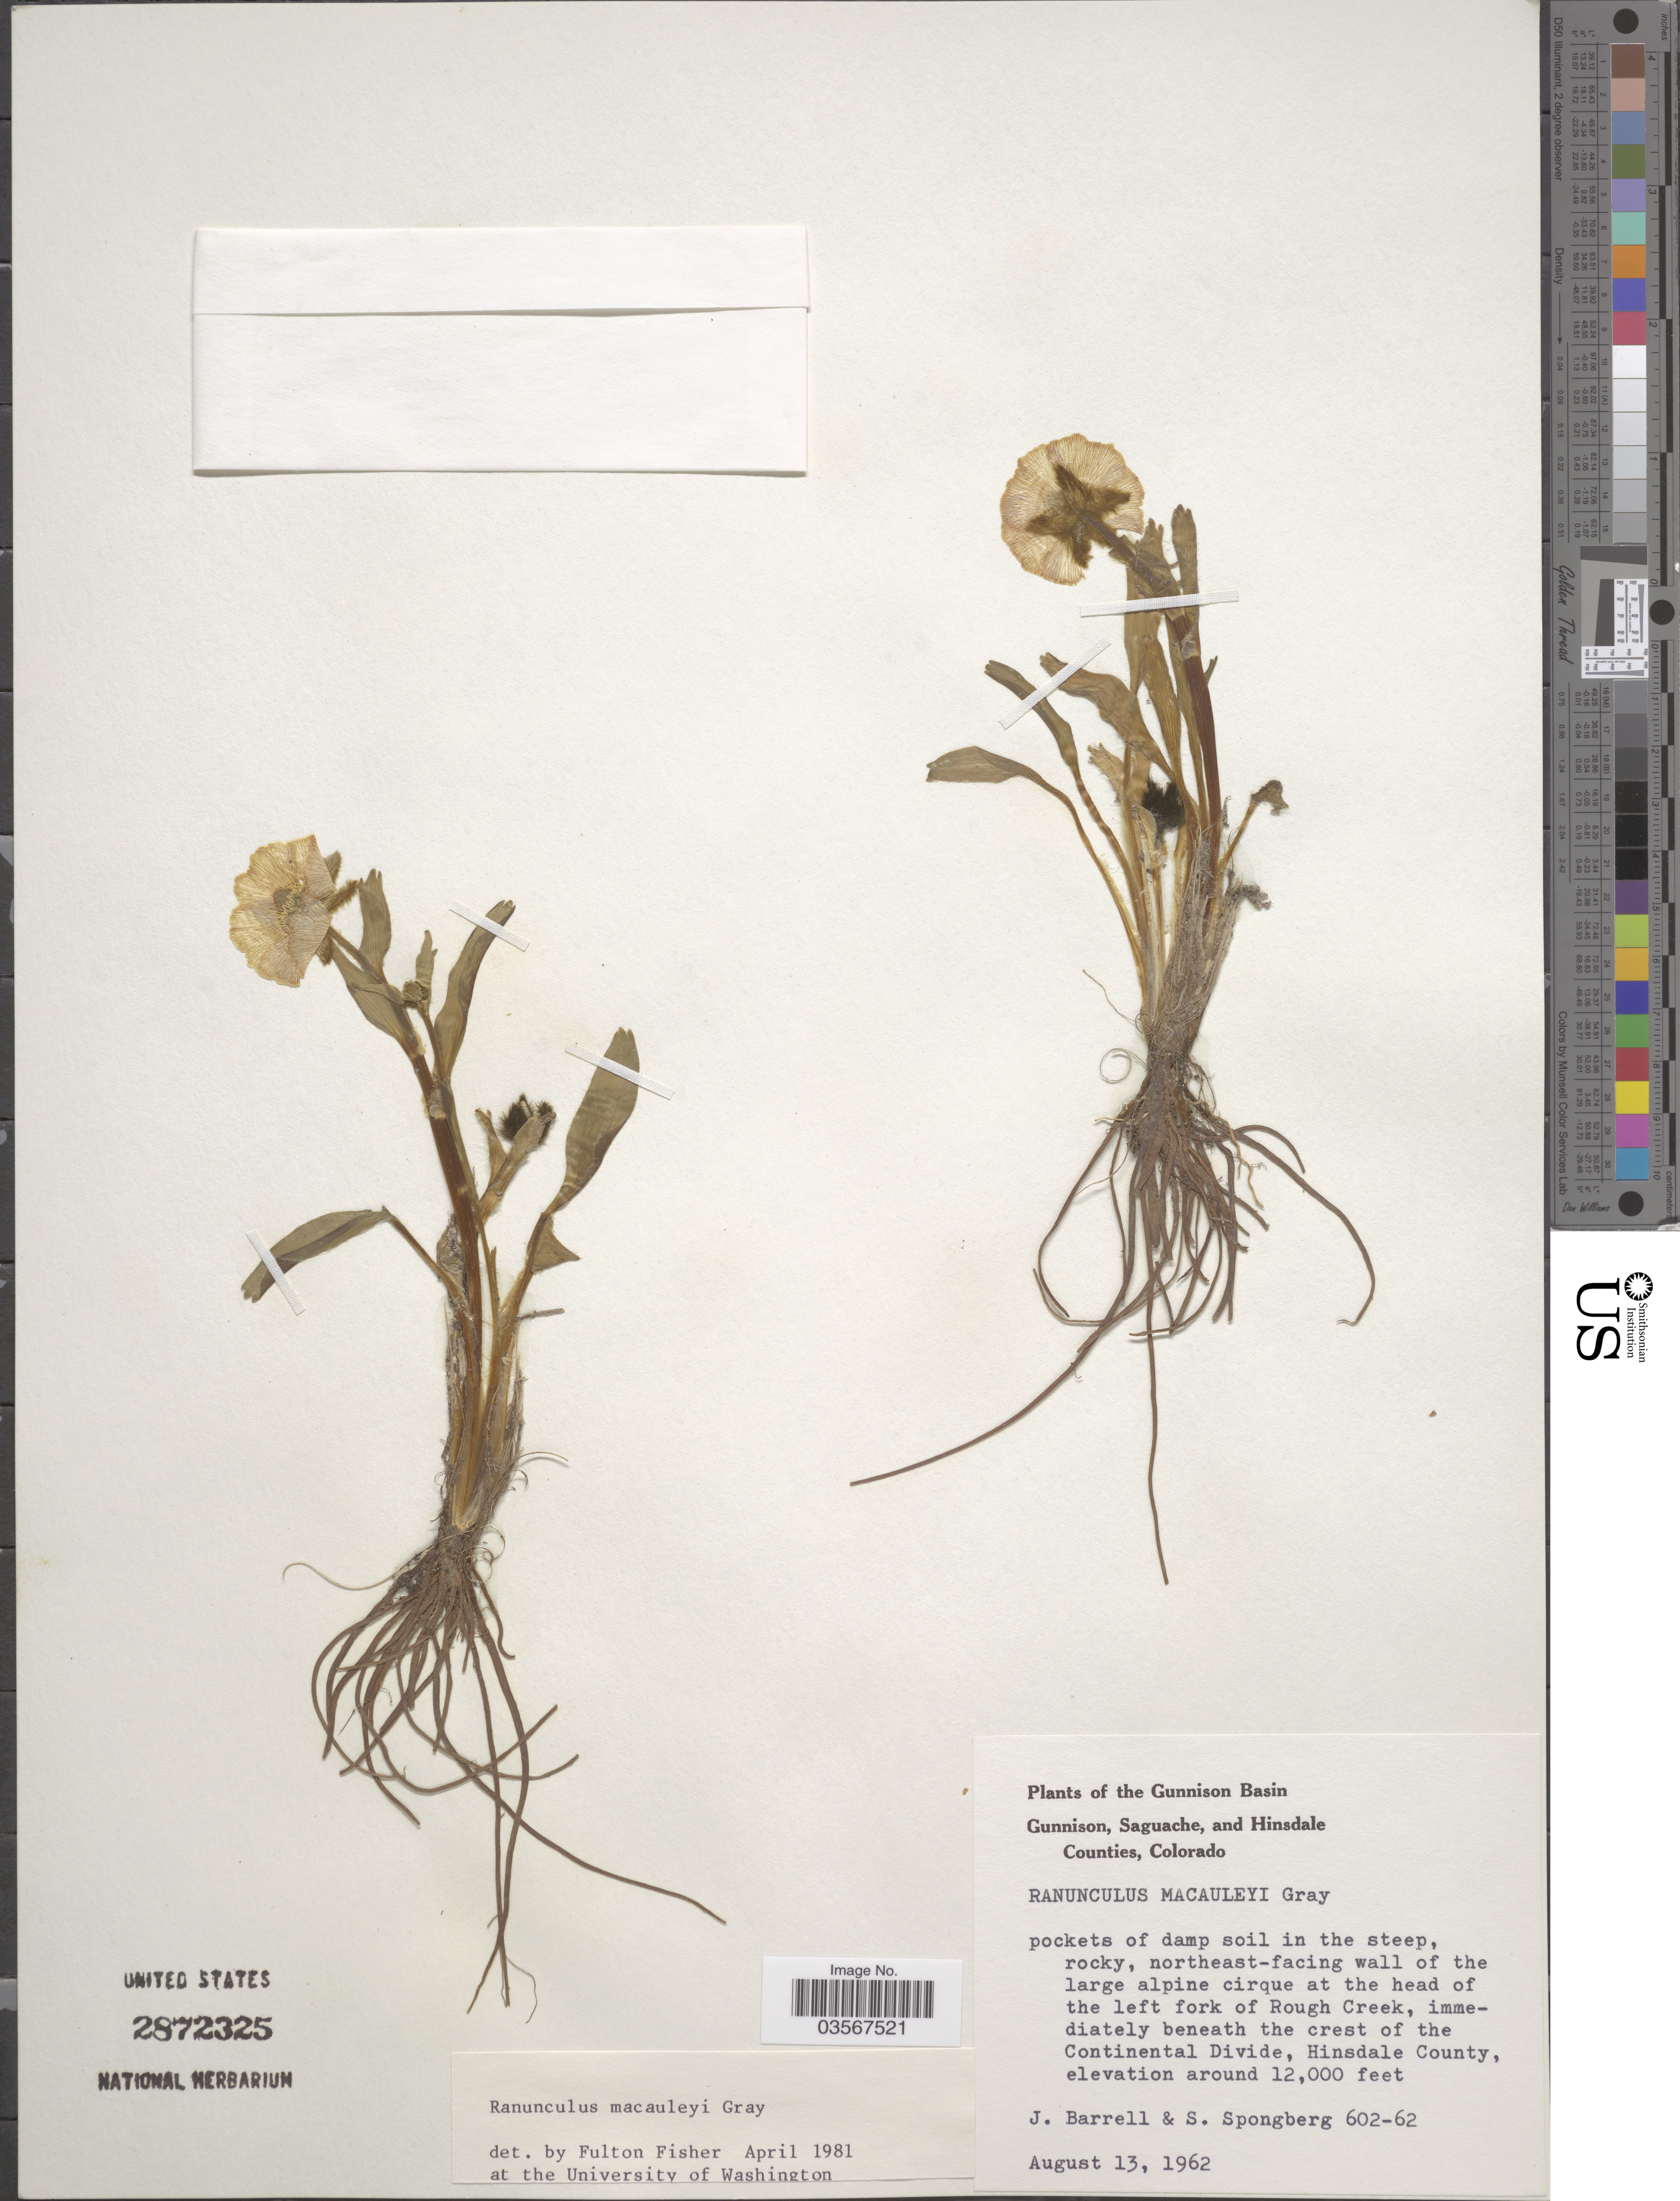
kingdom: Plantae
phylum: Tracheophyta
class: Magnoliopsida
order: Ranunculales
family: Ranunculaceae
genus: Ranunculus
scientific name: Ranunculus macauleyi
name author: A. Gray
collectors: J. Barrell & S. A.Spongberg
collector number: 602-62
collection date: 1962-08-13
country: United States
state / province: Colorado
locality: The Gunnison Basin. Northeast-facing wall of the large alpine cirque at the head of the left fork of Rough Creek, immediately beneath the crest of the Continental Divide, Hinsdale County.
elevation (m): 3658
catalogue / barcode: US 2872325